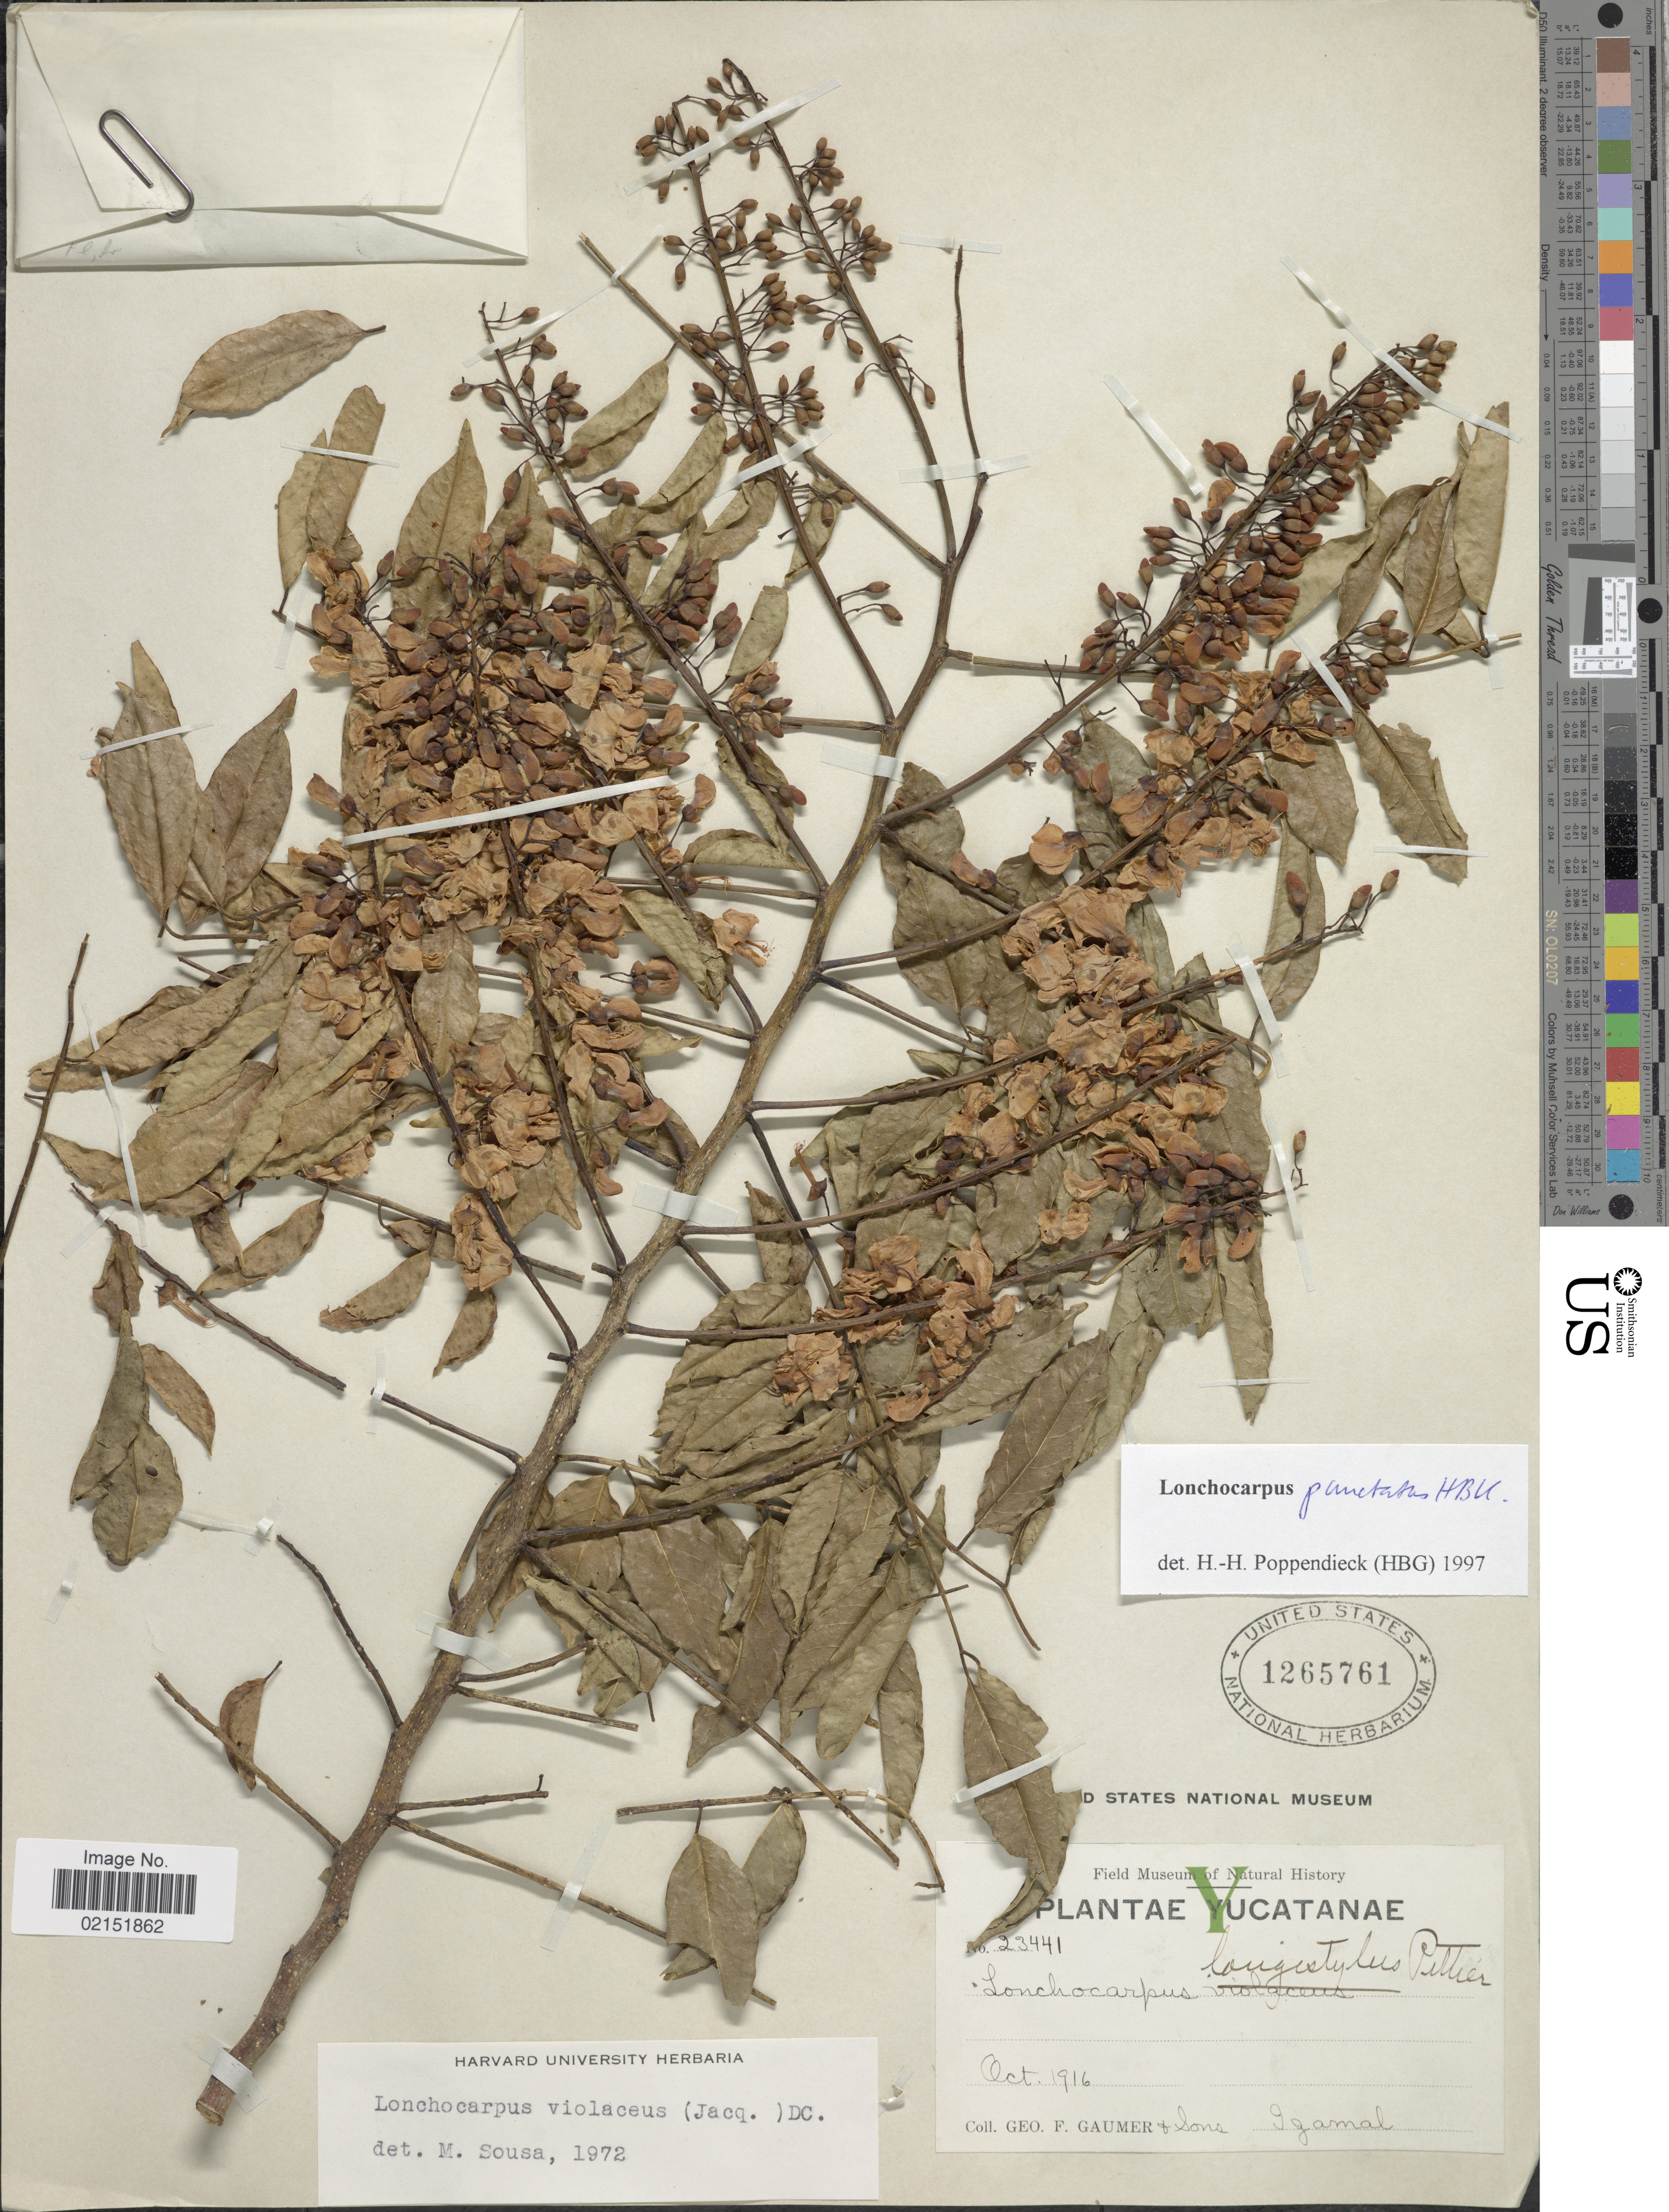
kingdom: Plantae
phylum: Tracheophyta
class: Magnoliopsida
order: Fabales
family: Fabaceae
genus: Lonchocarpus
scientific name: Lonchocarpus punctatus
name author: Kunth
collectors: G. F. Gaumer & & Sons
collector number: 23441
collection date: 1916-10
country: Mexico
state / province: Yucatán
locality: Yucatanae, Izamal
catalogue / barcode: US 1265761